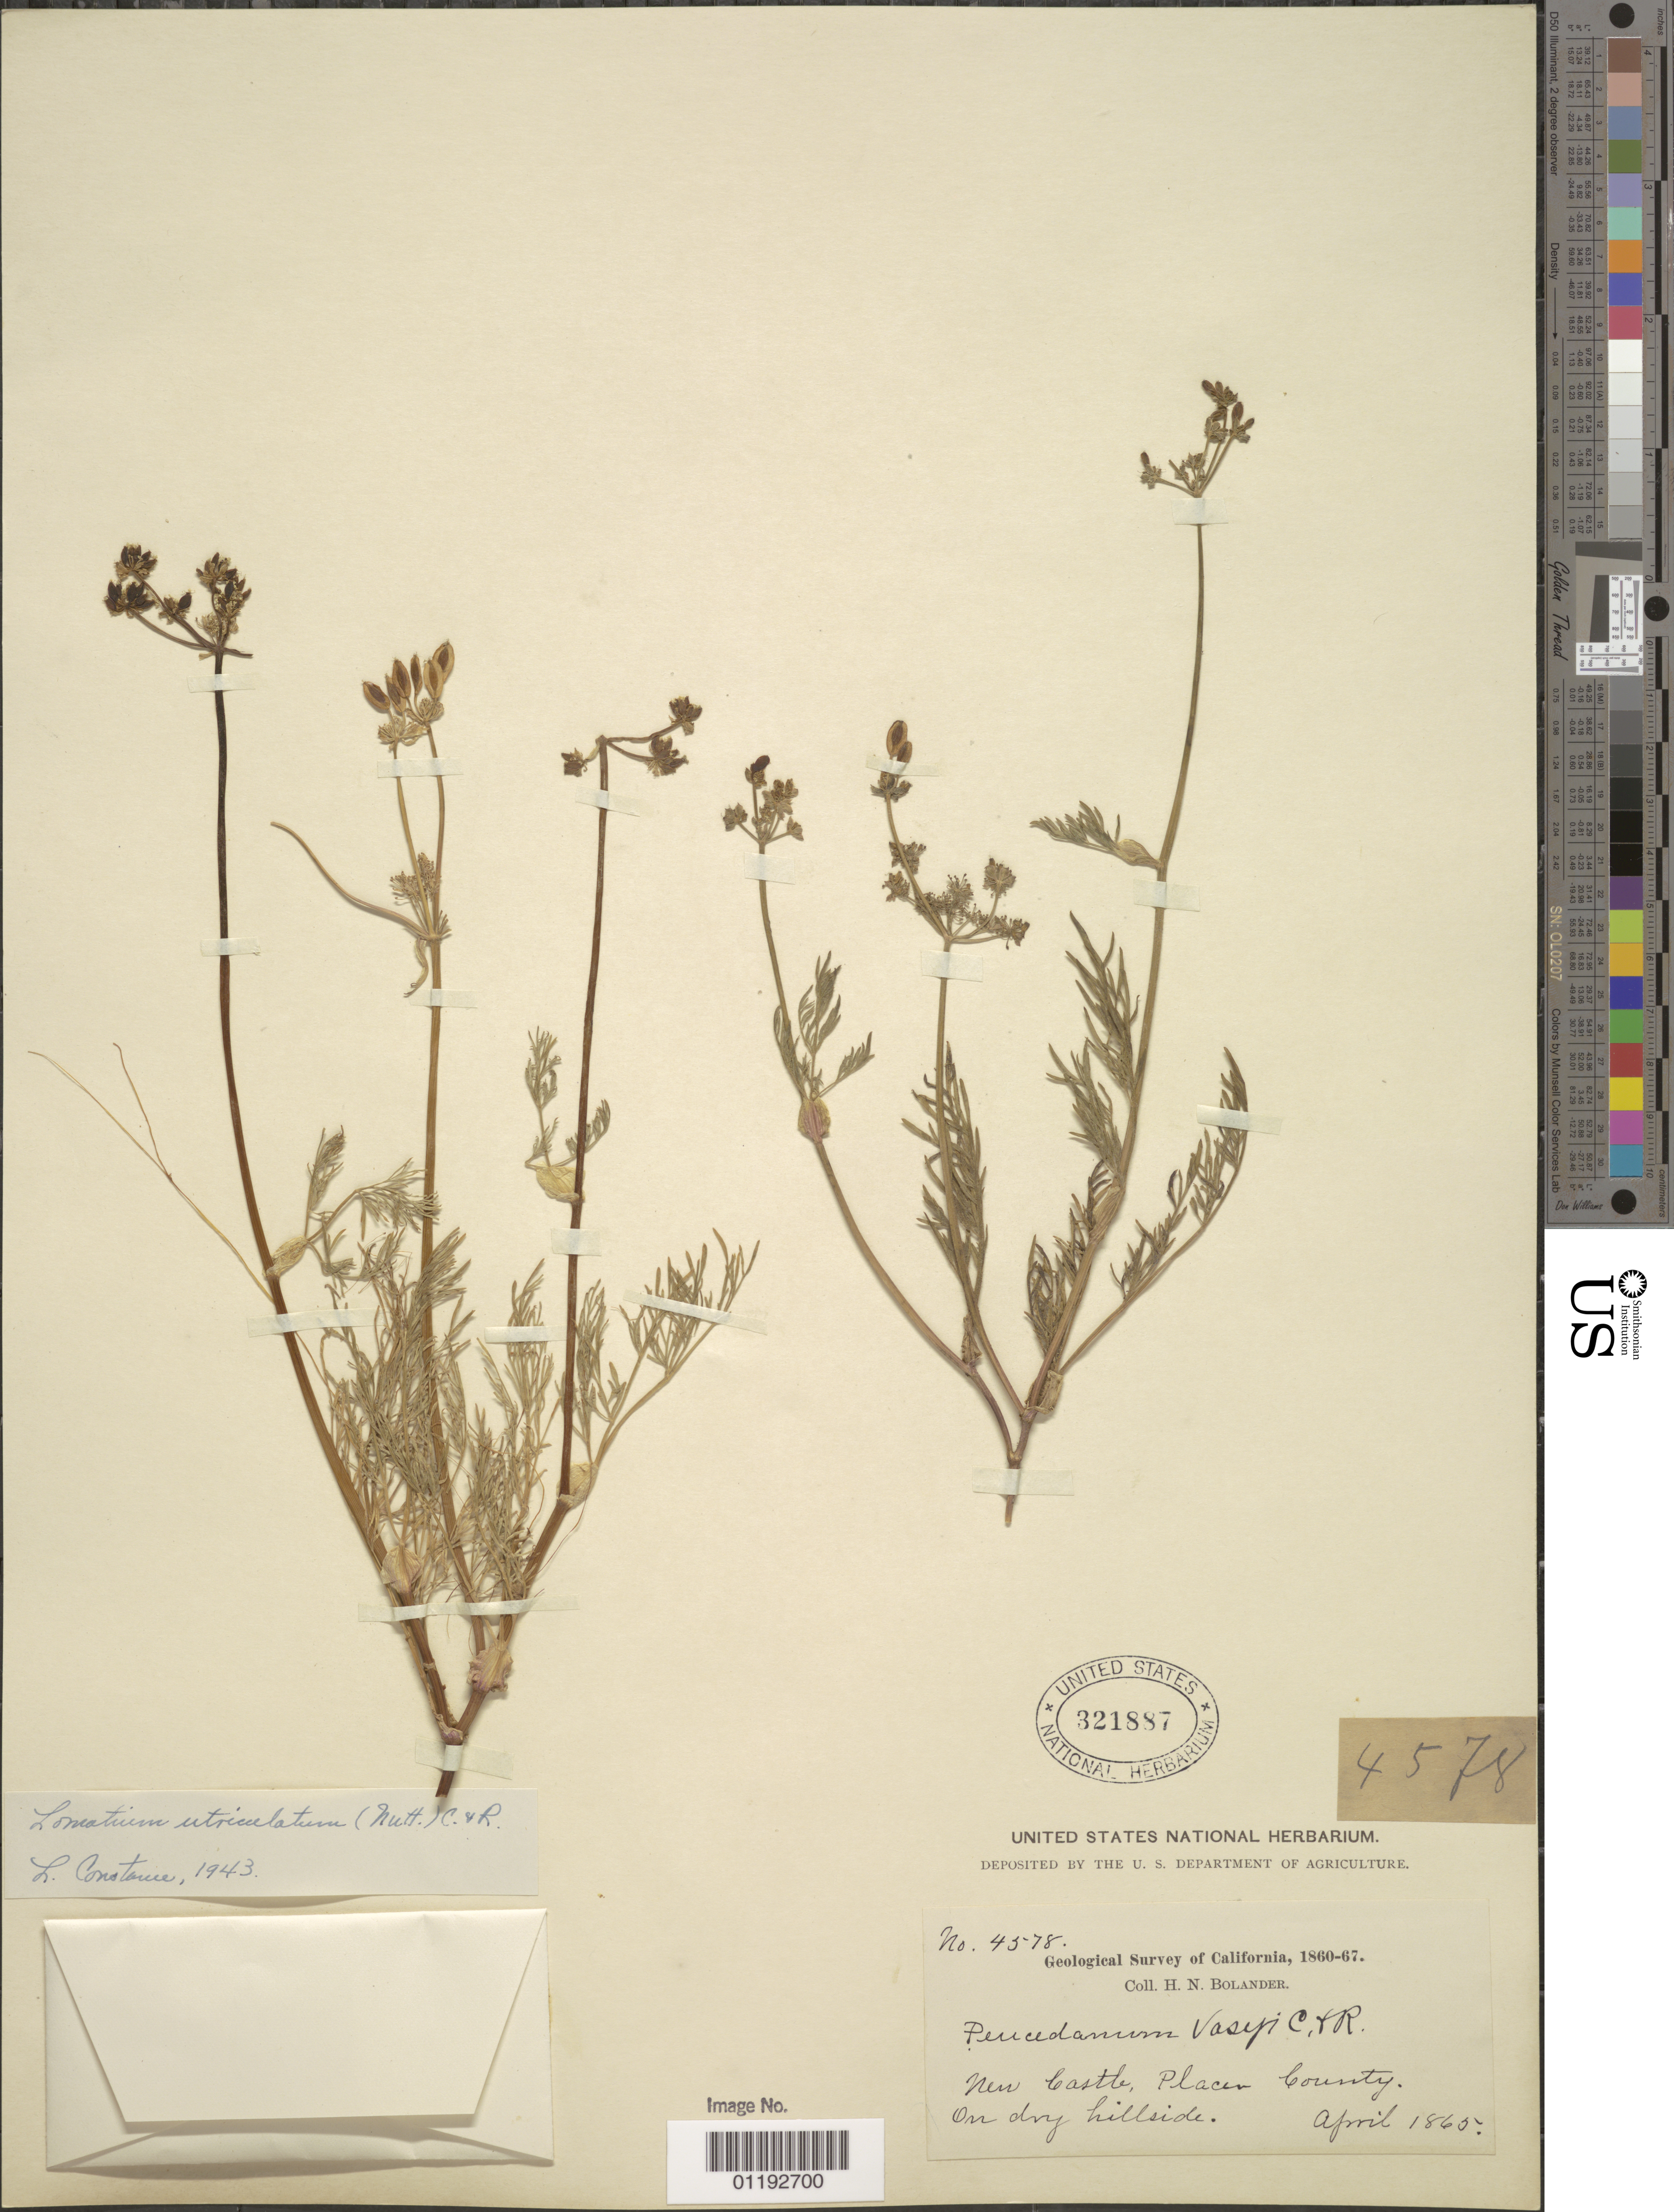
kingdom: Plantae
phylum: Tracheophyta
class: Magnoliopsida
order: Apiales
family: Apiaceae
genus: Lomatium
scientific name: Lomatium utriculatum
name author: (Nutt. ex Torr. & A. Gray) J.M. Coult. & Rose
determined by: Constance, L., (UC), University of California Berkeley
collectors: H. Bolander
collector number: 4578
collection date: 1865-04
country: United States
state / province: California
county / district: Placer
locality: New Castle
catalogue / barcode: US 321887